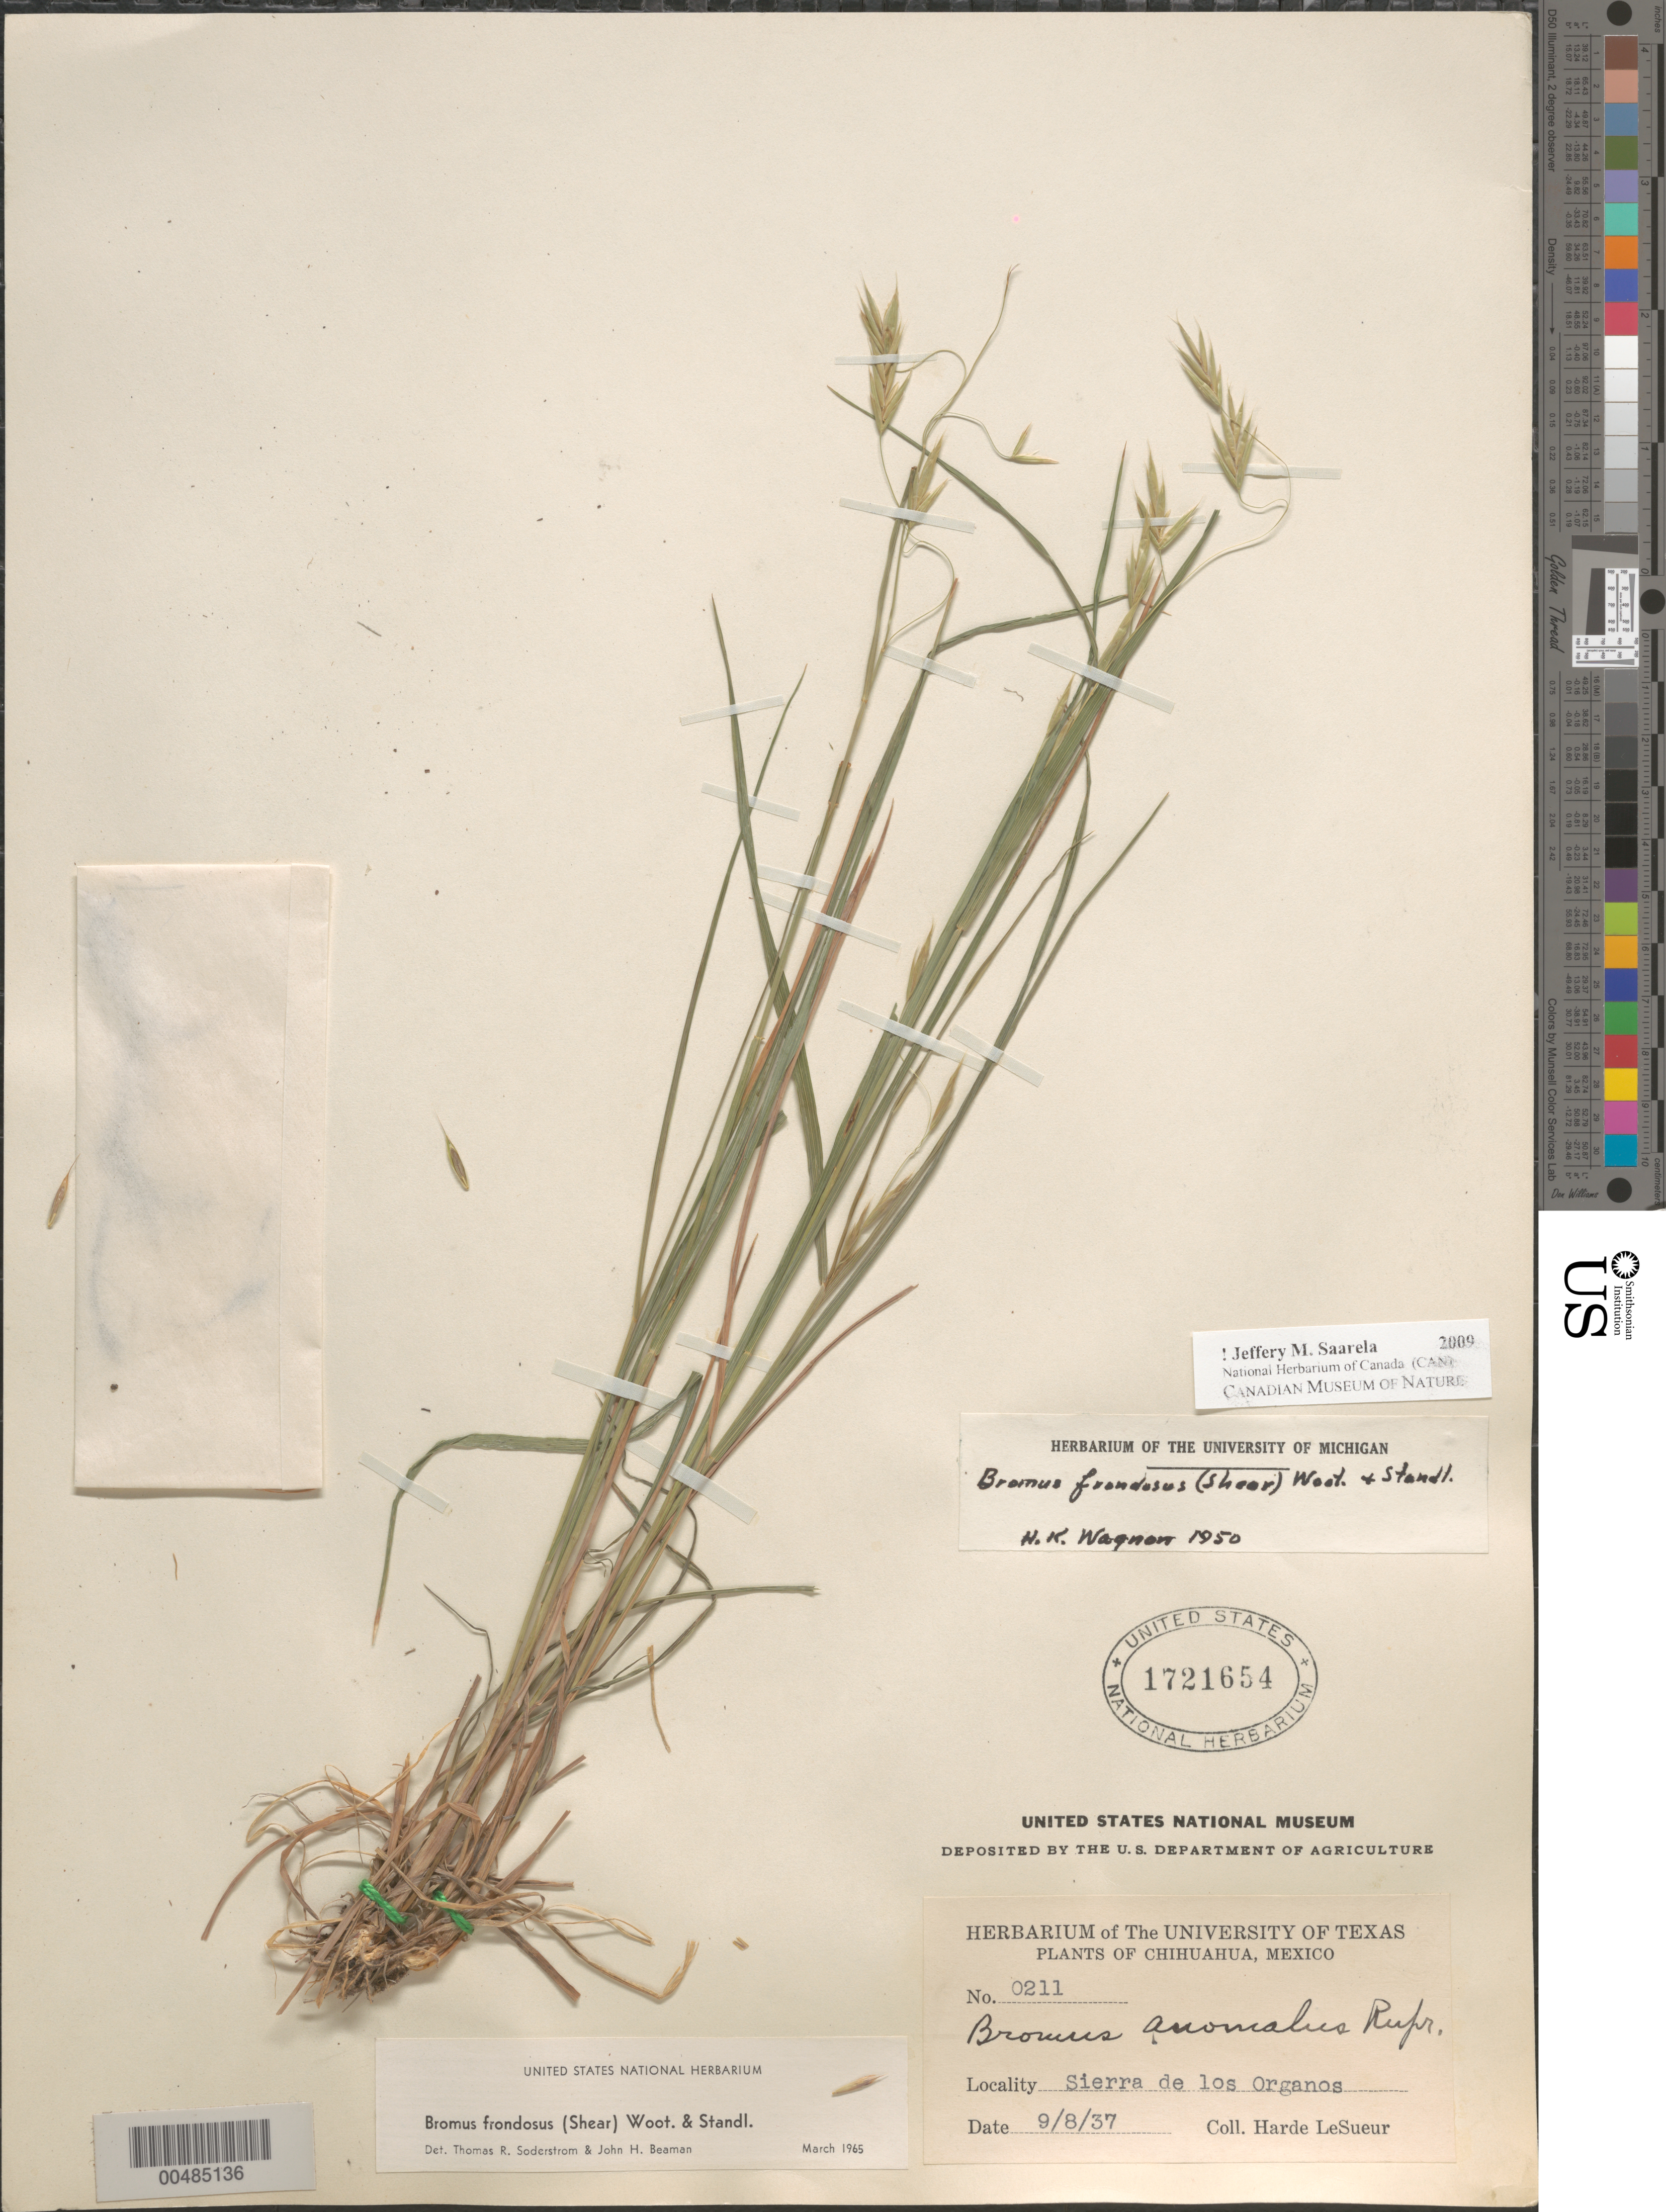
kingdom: Plantae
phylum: Tracheophyta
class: Liliopsida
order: Poales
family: Poaceae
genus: Bromus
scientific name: Bromus porteri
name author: (J.M. Coult.) Nash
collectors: D. H. LeSueur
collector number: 0211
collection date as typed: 8 Sep 1937 or 9 Aug 1937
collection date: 1937-08-09 or 1937-09-08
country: Mexico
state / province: Chihuahua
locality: Sierra de los Organos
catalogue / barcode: US 1721654